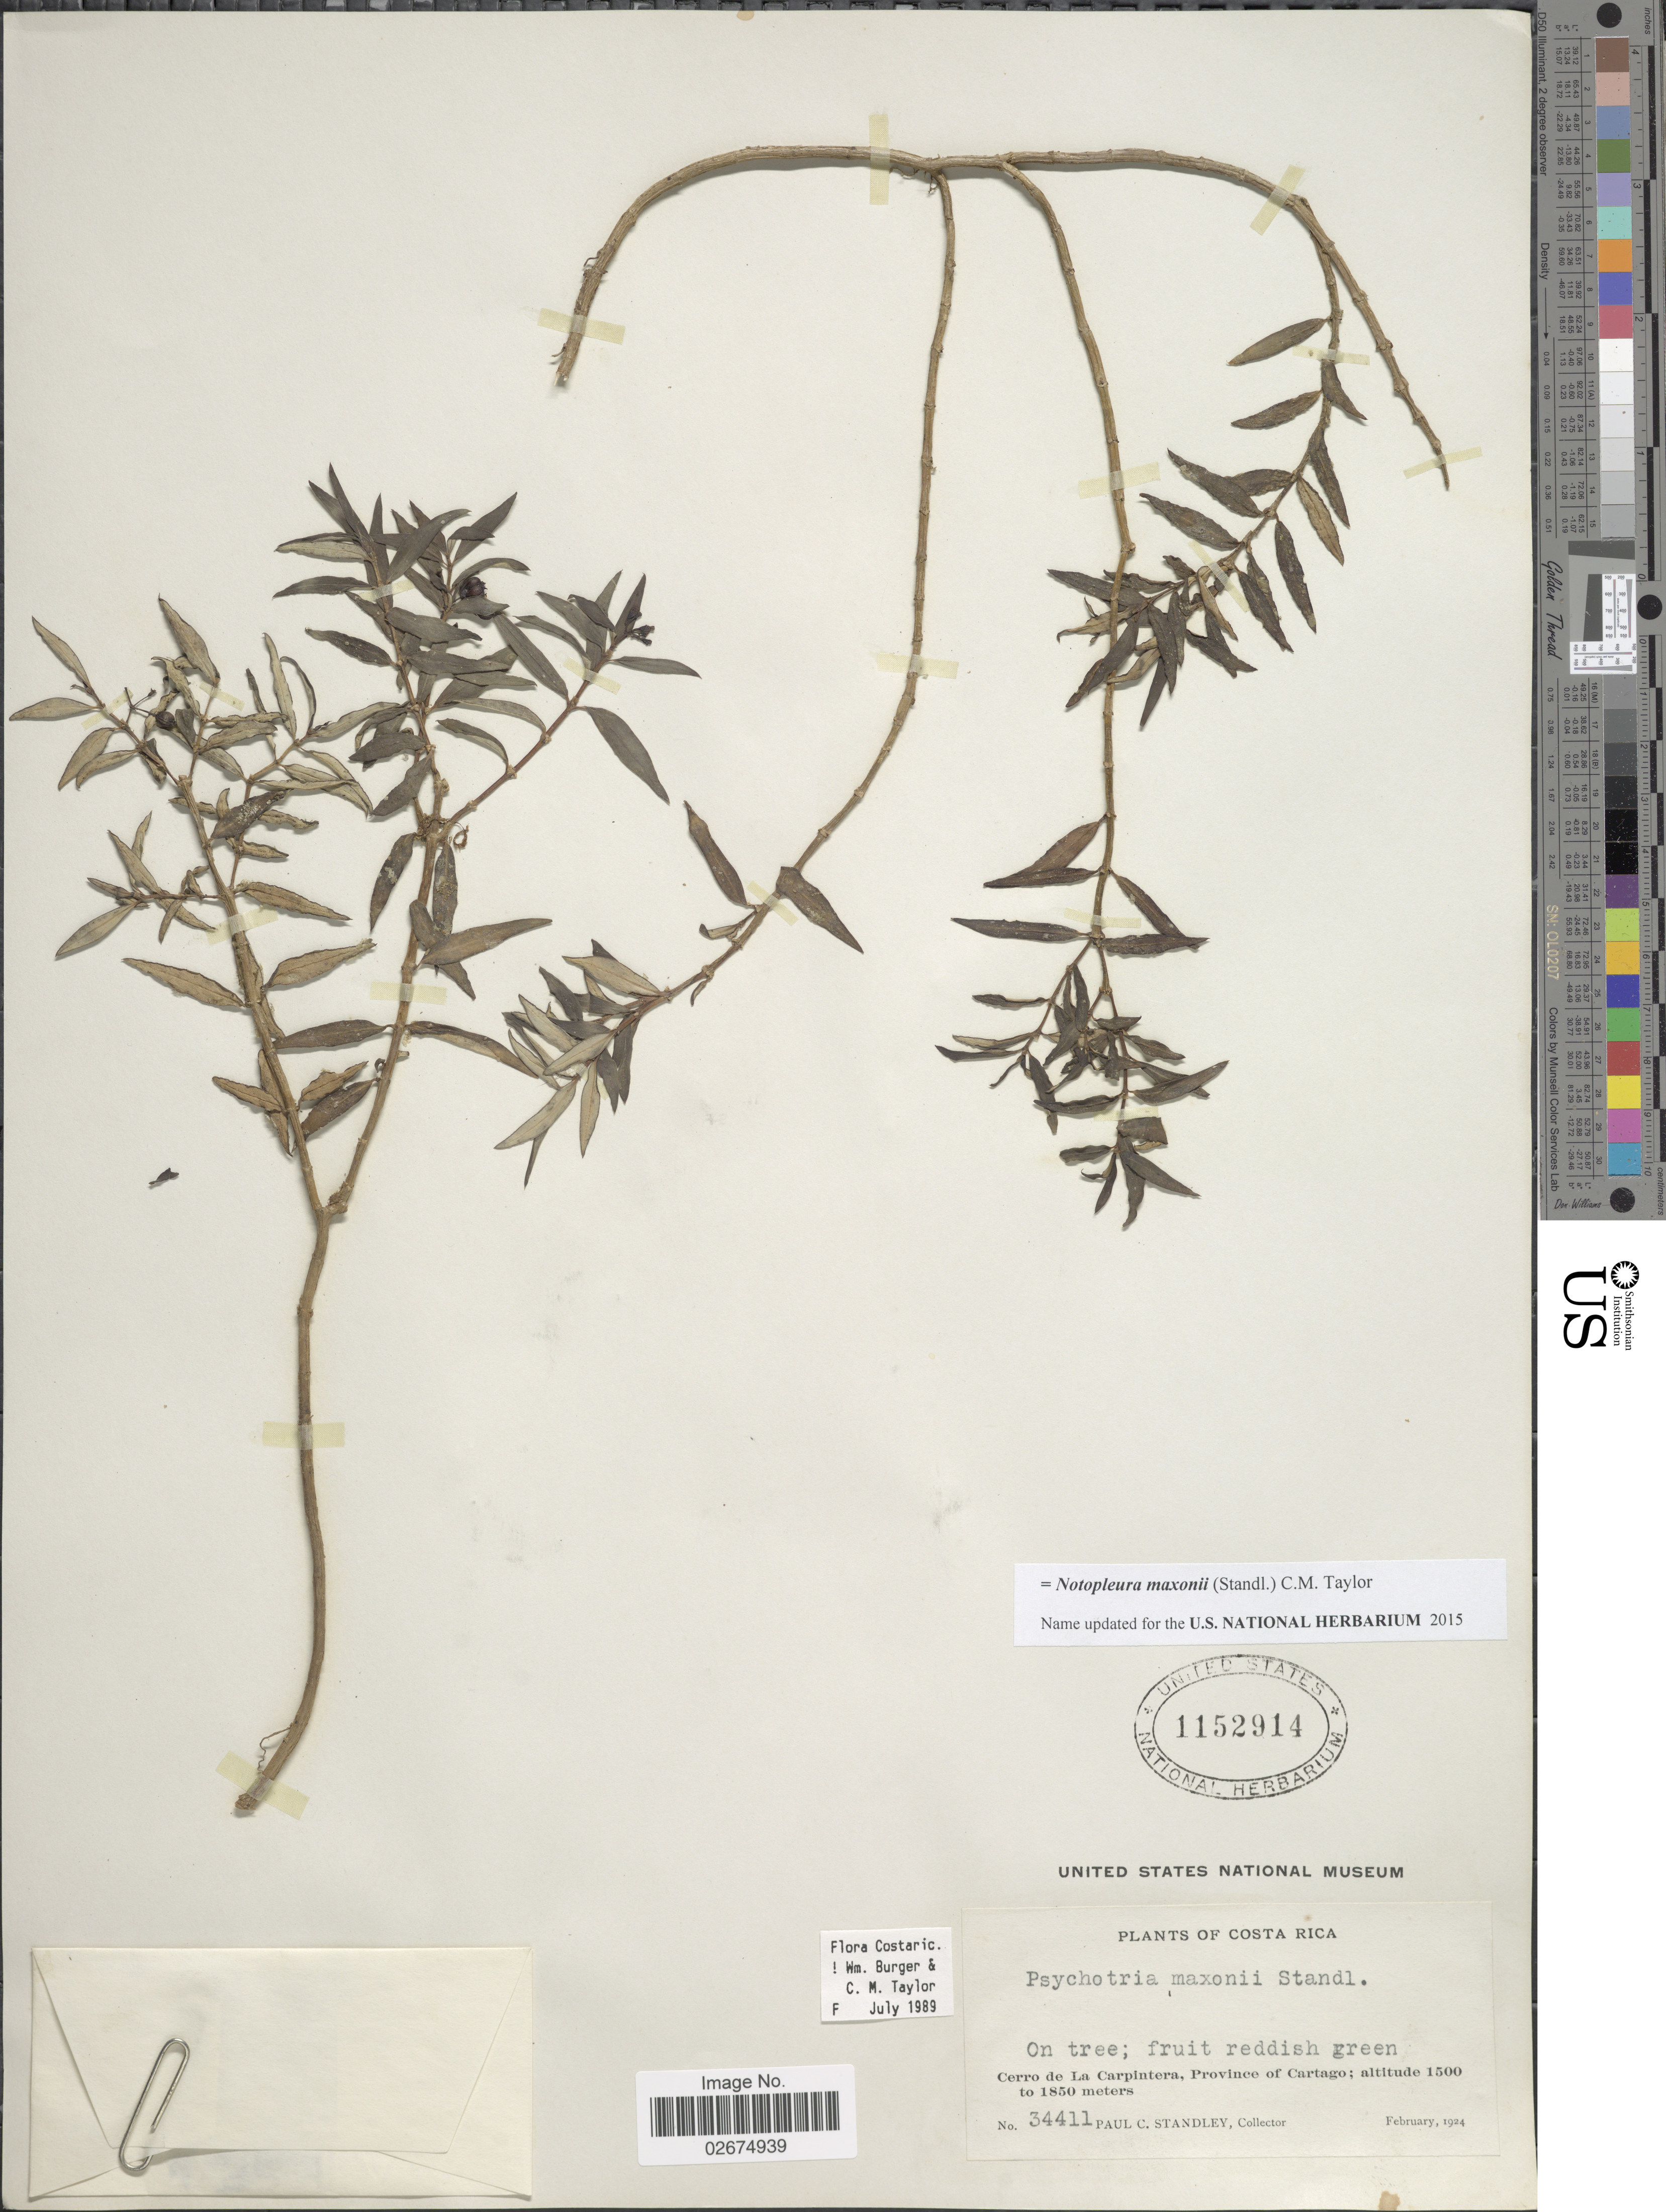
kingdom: Plantae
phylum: Tracheophyta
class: Magnoliopsida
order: Gentianales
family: Rubiaceae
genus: Notopleura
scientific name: Notopleura maxonii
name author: (Standl.) C.M. Taylor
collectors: P. C. Standley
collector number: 34411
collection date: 1924-02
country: Costa Rica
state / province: Cartago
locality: Cerro de La Carpintera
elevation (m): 1500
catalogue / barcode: US 1152914